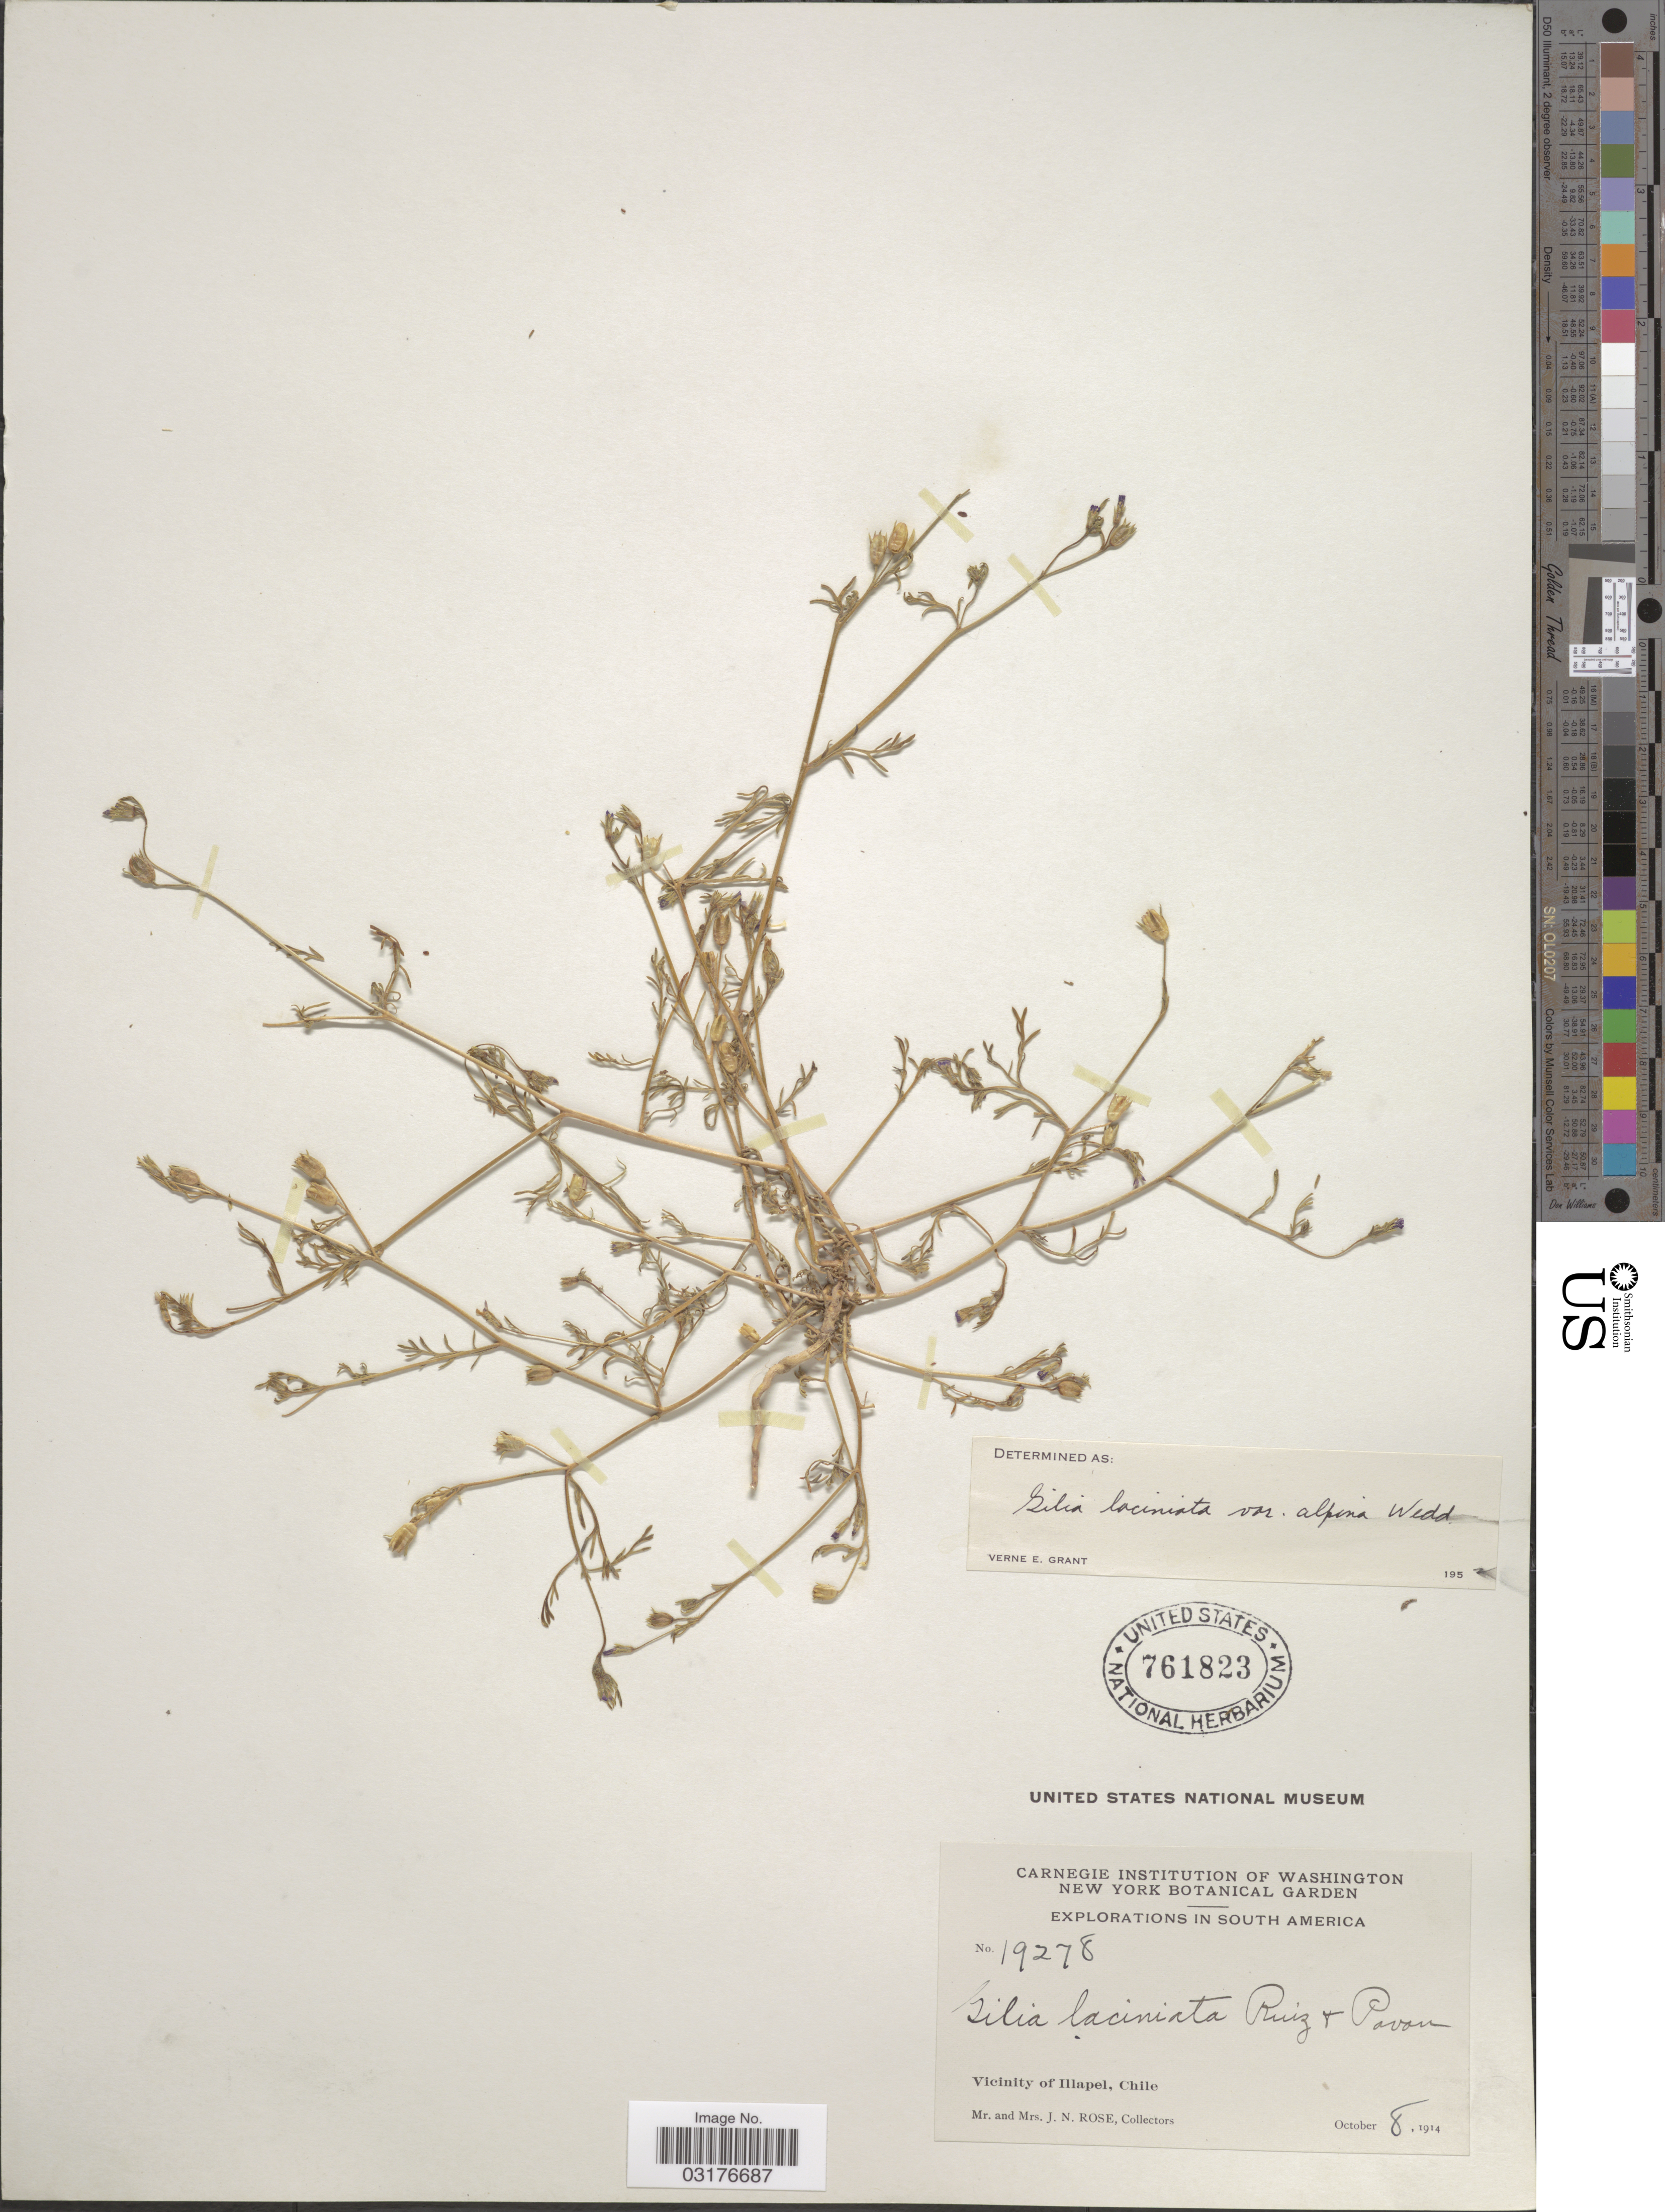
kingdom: Plantae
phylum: Tracheophyta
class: Magnoliopsida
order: Ericales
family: Polemoniaceae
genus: Gilia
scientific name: Gilia laciniata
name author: Ruiz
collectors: J. N. Rose & L. B. Rose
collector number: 19278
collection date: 1914-10-08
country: Chile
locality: Vicinity of Illapel.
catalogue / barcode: US 761823